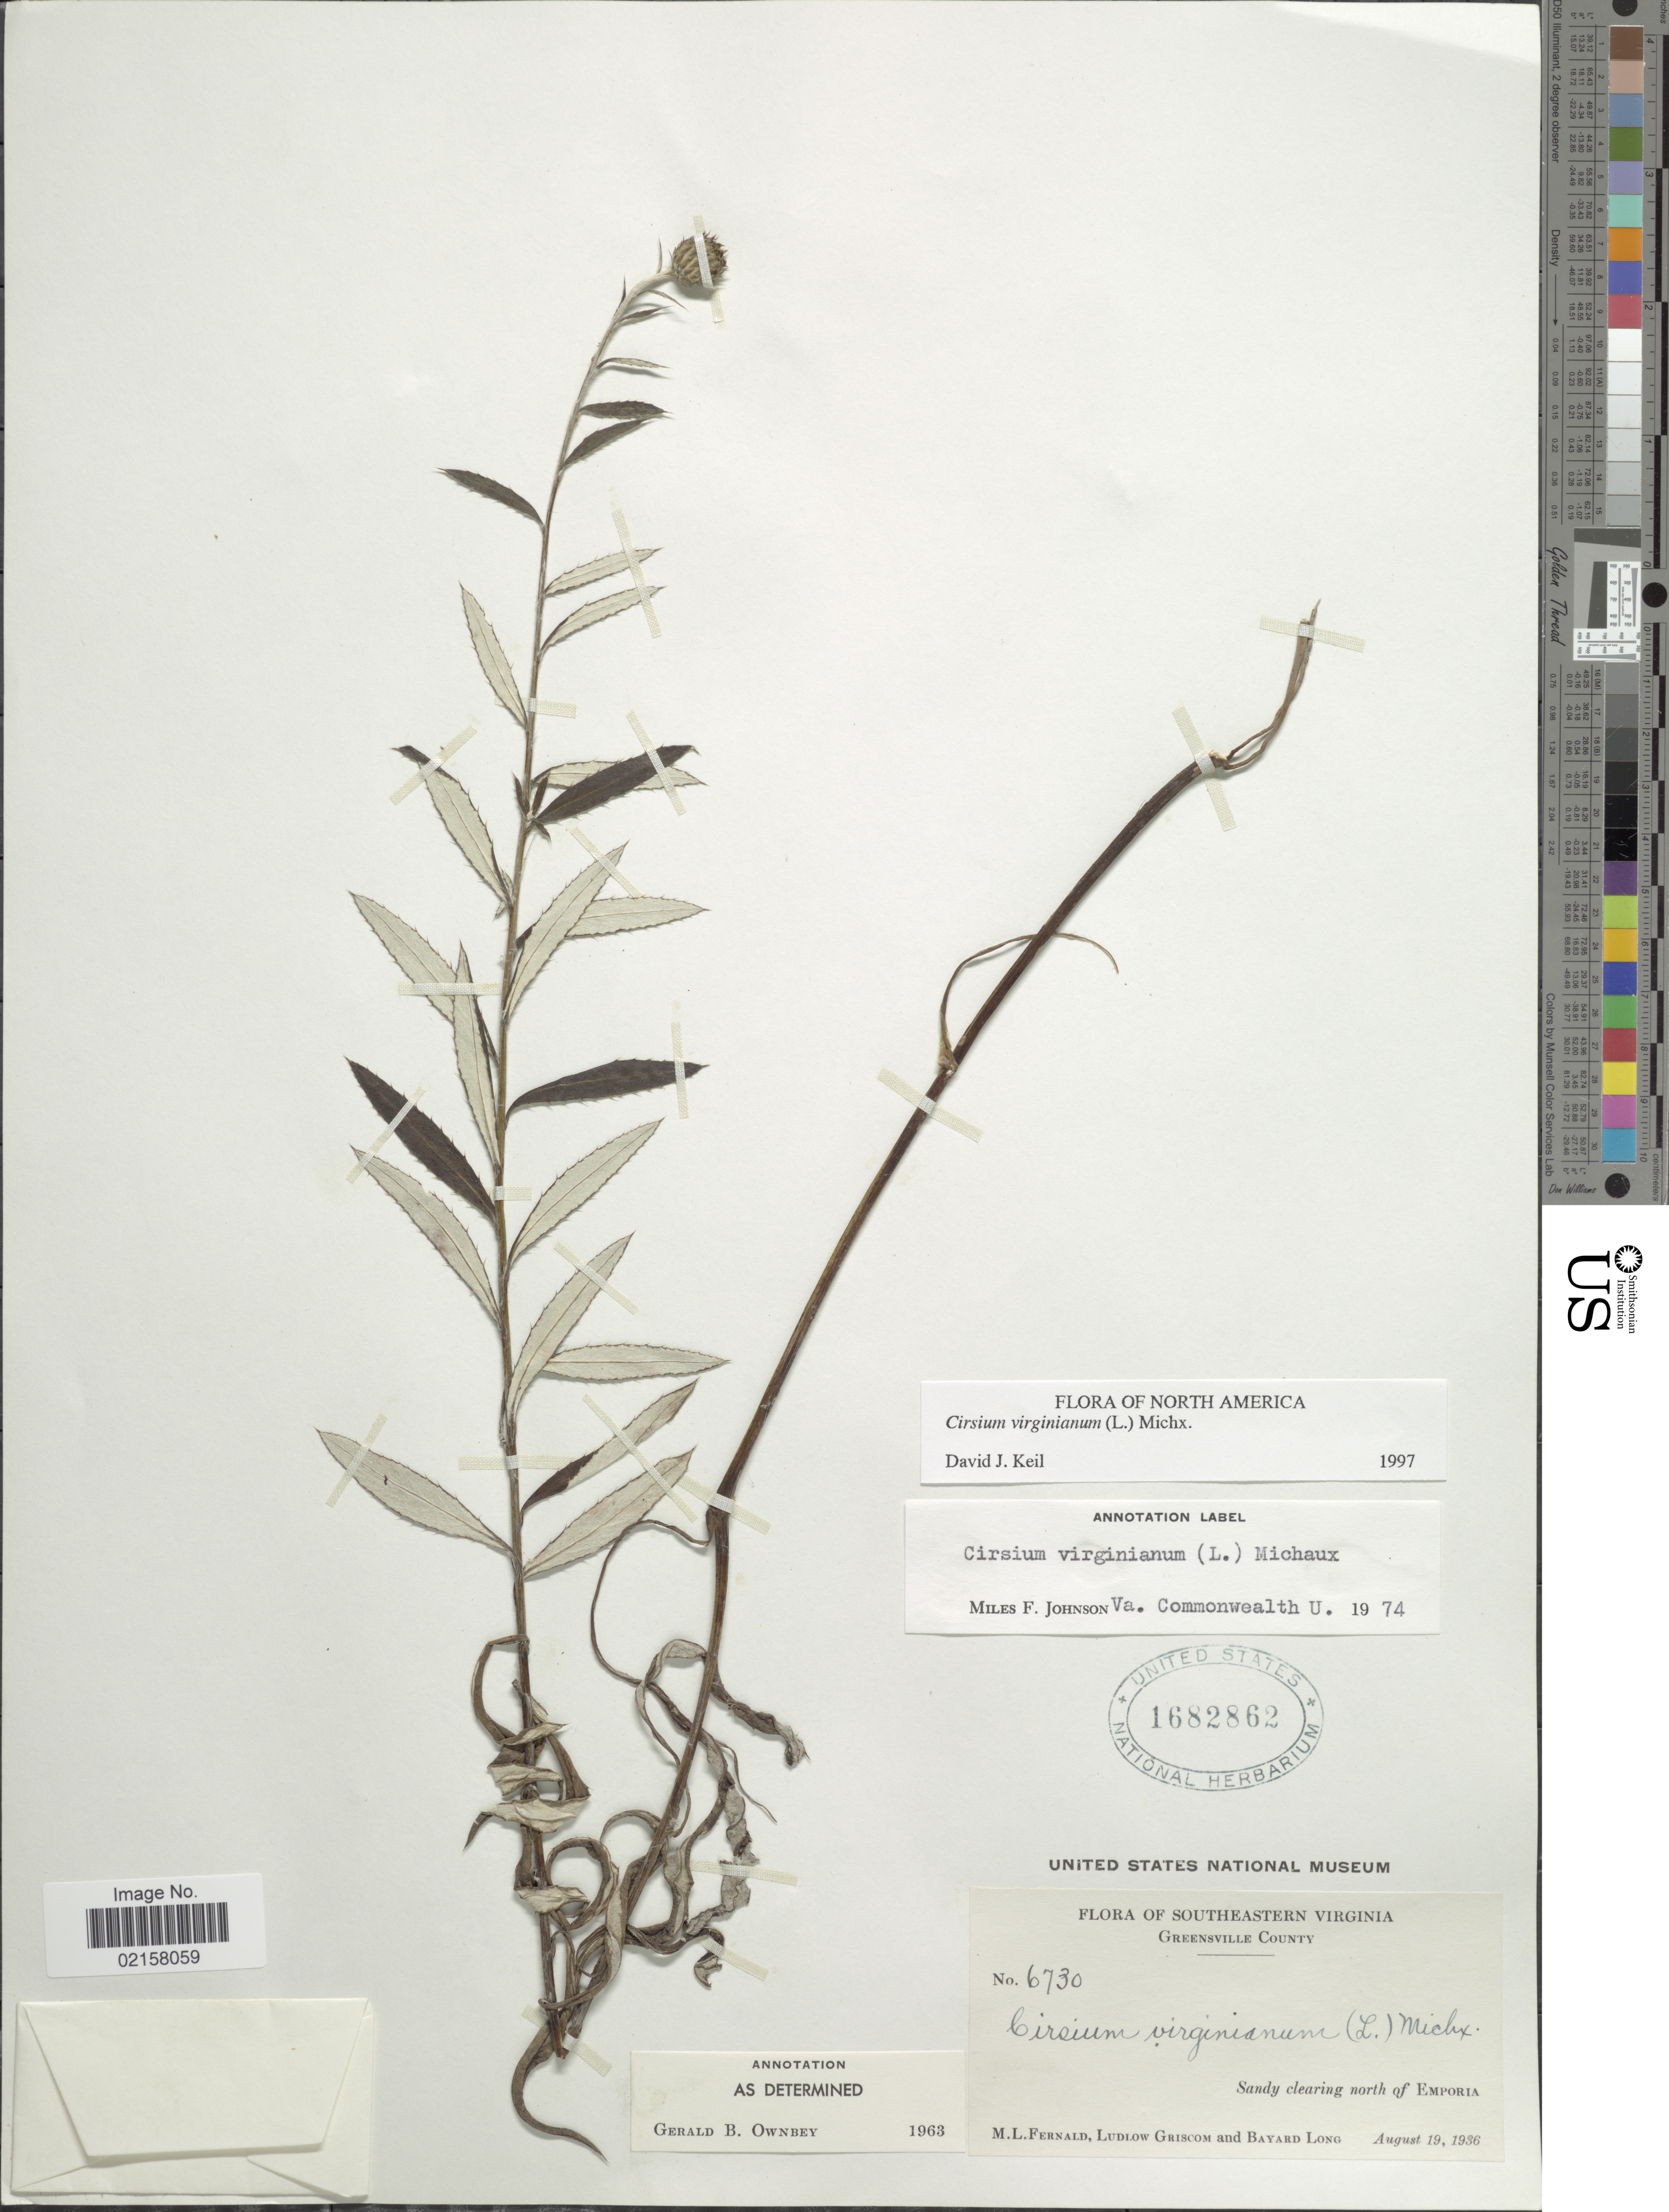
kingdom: Plantae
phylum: Tracheophyta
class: Magnoliopsida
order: Asterales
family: Asteraceae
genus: Cirsium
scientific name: Cirsium virginianum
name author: (L.) Michx.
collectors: M. L. Fernald, L. Griscom & B. Long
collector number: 6730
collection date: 1936-08-19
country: United States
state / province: Virginia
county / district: Greensville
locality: Southeastern Virginia, Greensville County, sandy clearing north of Emporia.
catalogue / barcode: US 1682862